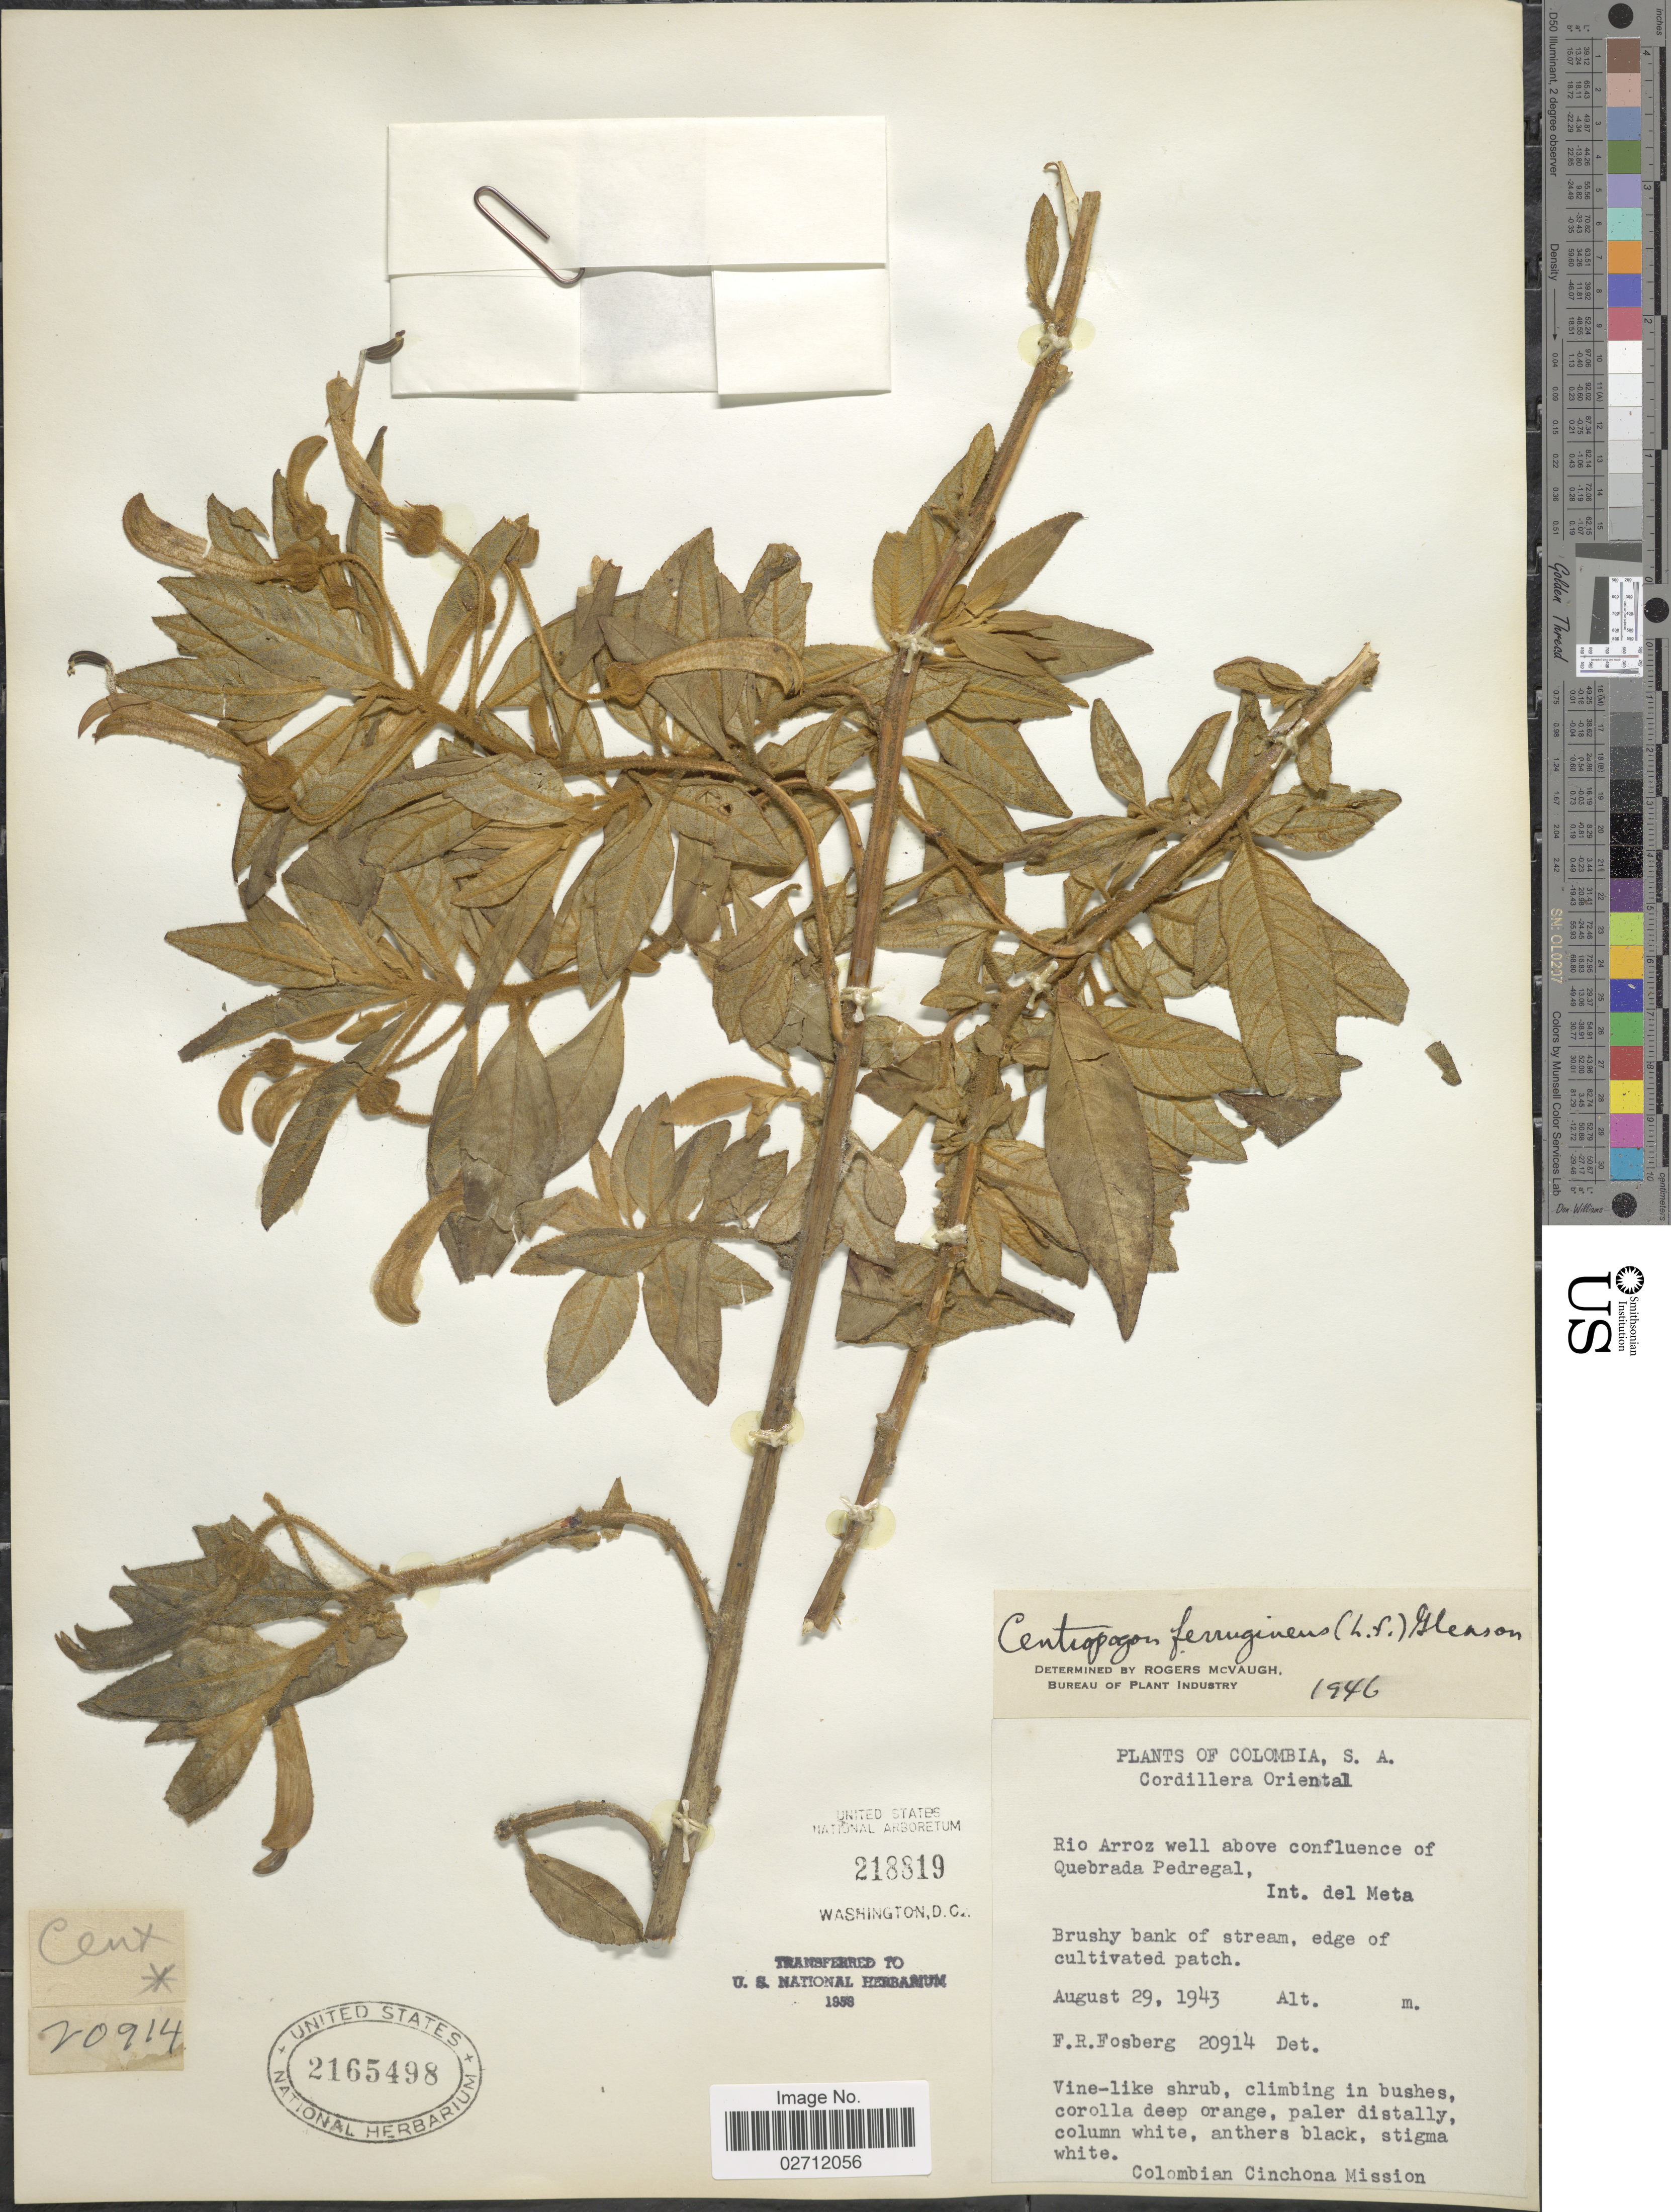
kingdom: Plantae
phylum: Tracheophyta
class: Magnoliopsida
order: Asterales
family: Campanulaceae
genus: Centropogon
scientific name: Centropogon ferrugineus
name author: (L. f.) Gleason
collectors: F. R. Fosberg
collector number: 20914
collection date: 1943-08-29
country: Colombia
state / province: Meta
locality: Cordillera Oriental, Rio Arroz well above confluence of Quebrada Pedregal, Int. del Meta, brushy bank of stream, edge of cultivated patch.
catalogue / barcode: US 2165498